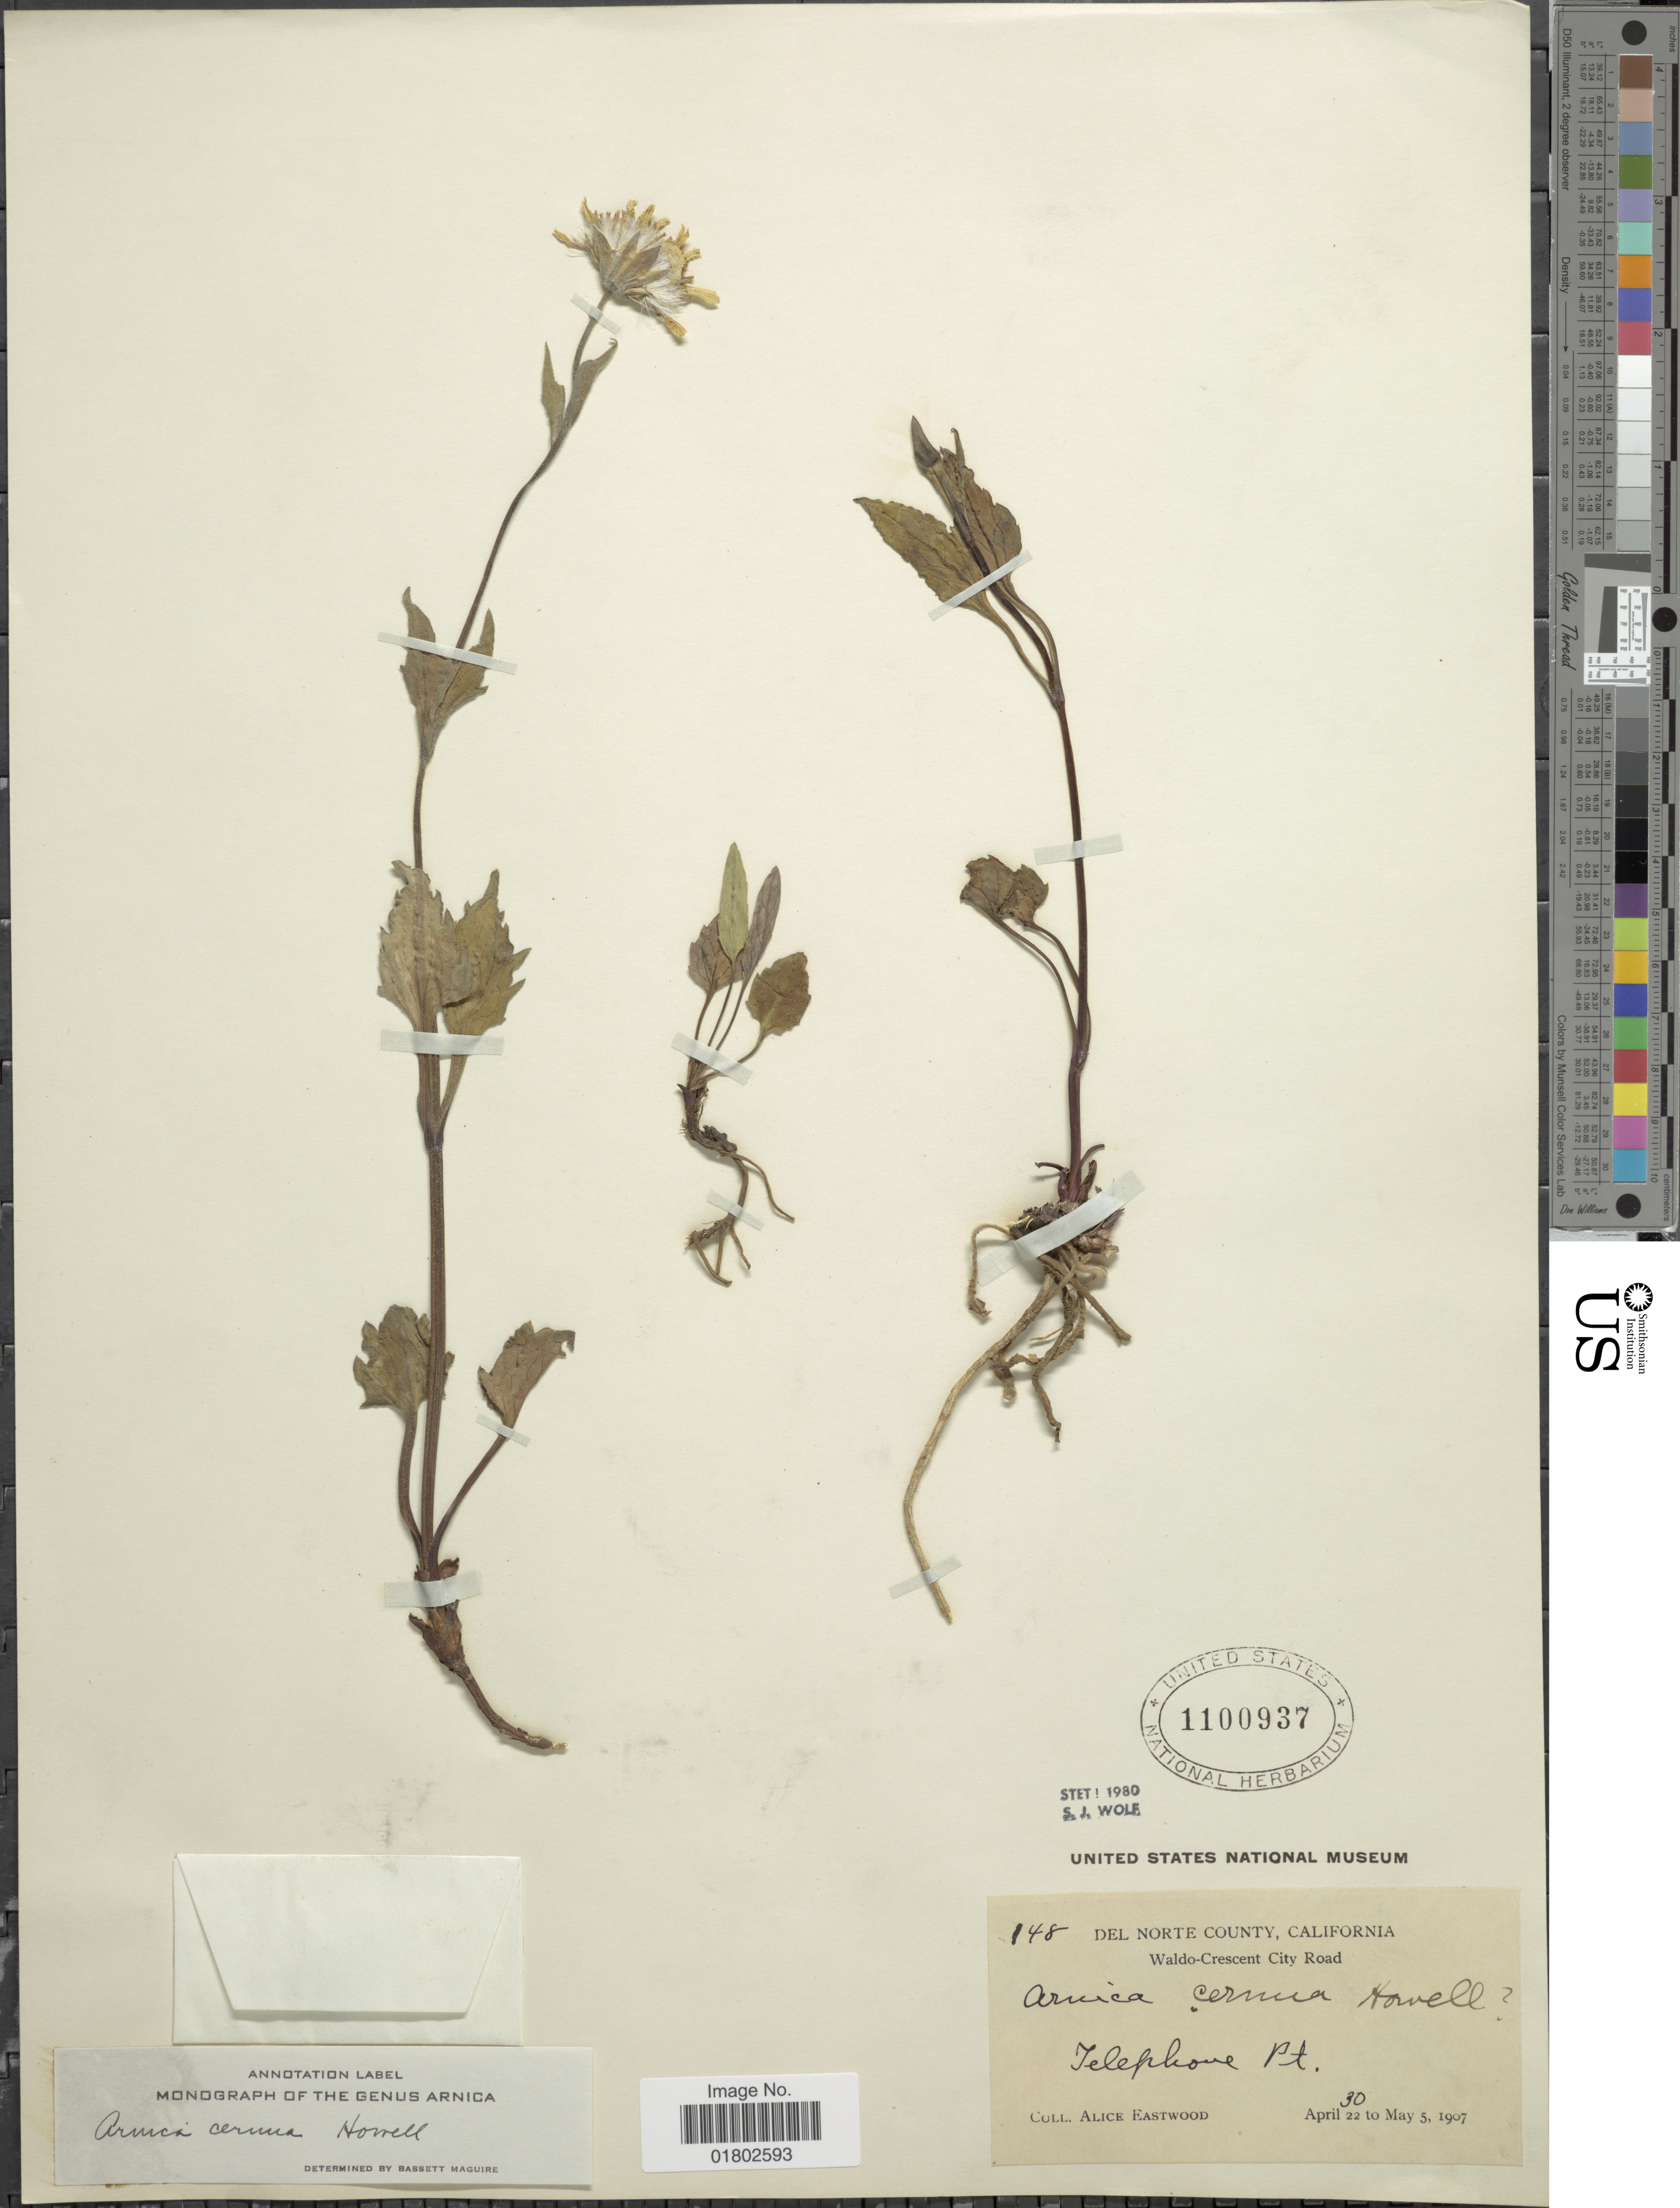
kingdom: Plantae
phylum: Tracheophyta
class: Magnoliopsida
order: Asterales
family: Asteraceae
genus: Arnica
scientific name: Arnica cernua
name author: Howell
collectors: A. Eastwood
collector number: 148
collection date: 1907-04-30/1907-05-05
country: United States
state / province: California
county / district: Del Norte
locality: Waldo-Crescent City Road, Telephone Pt., Del Norte County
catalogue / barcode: US 1100937